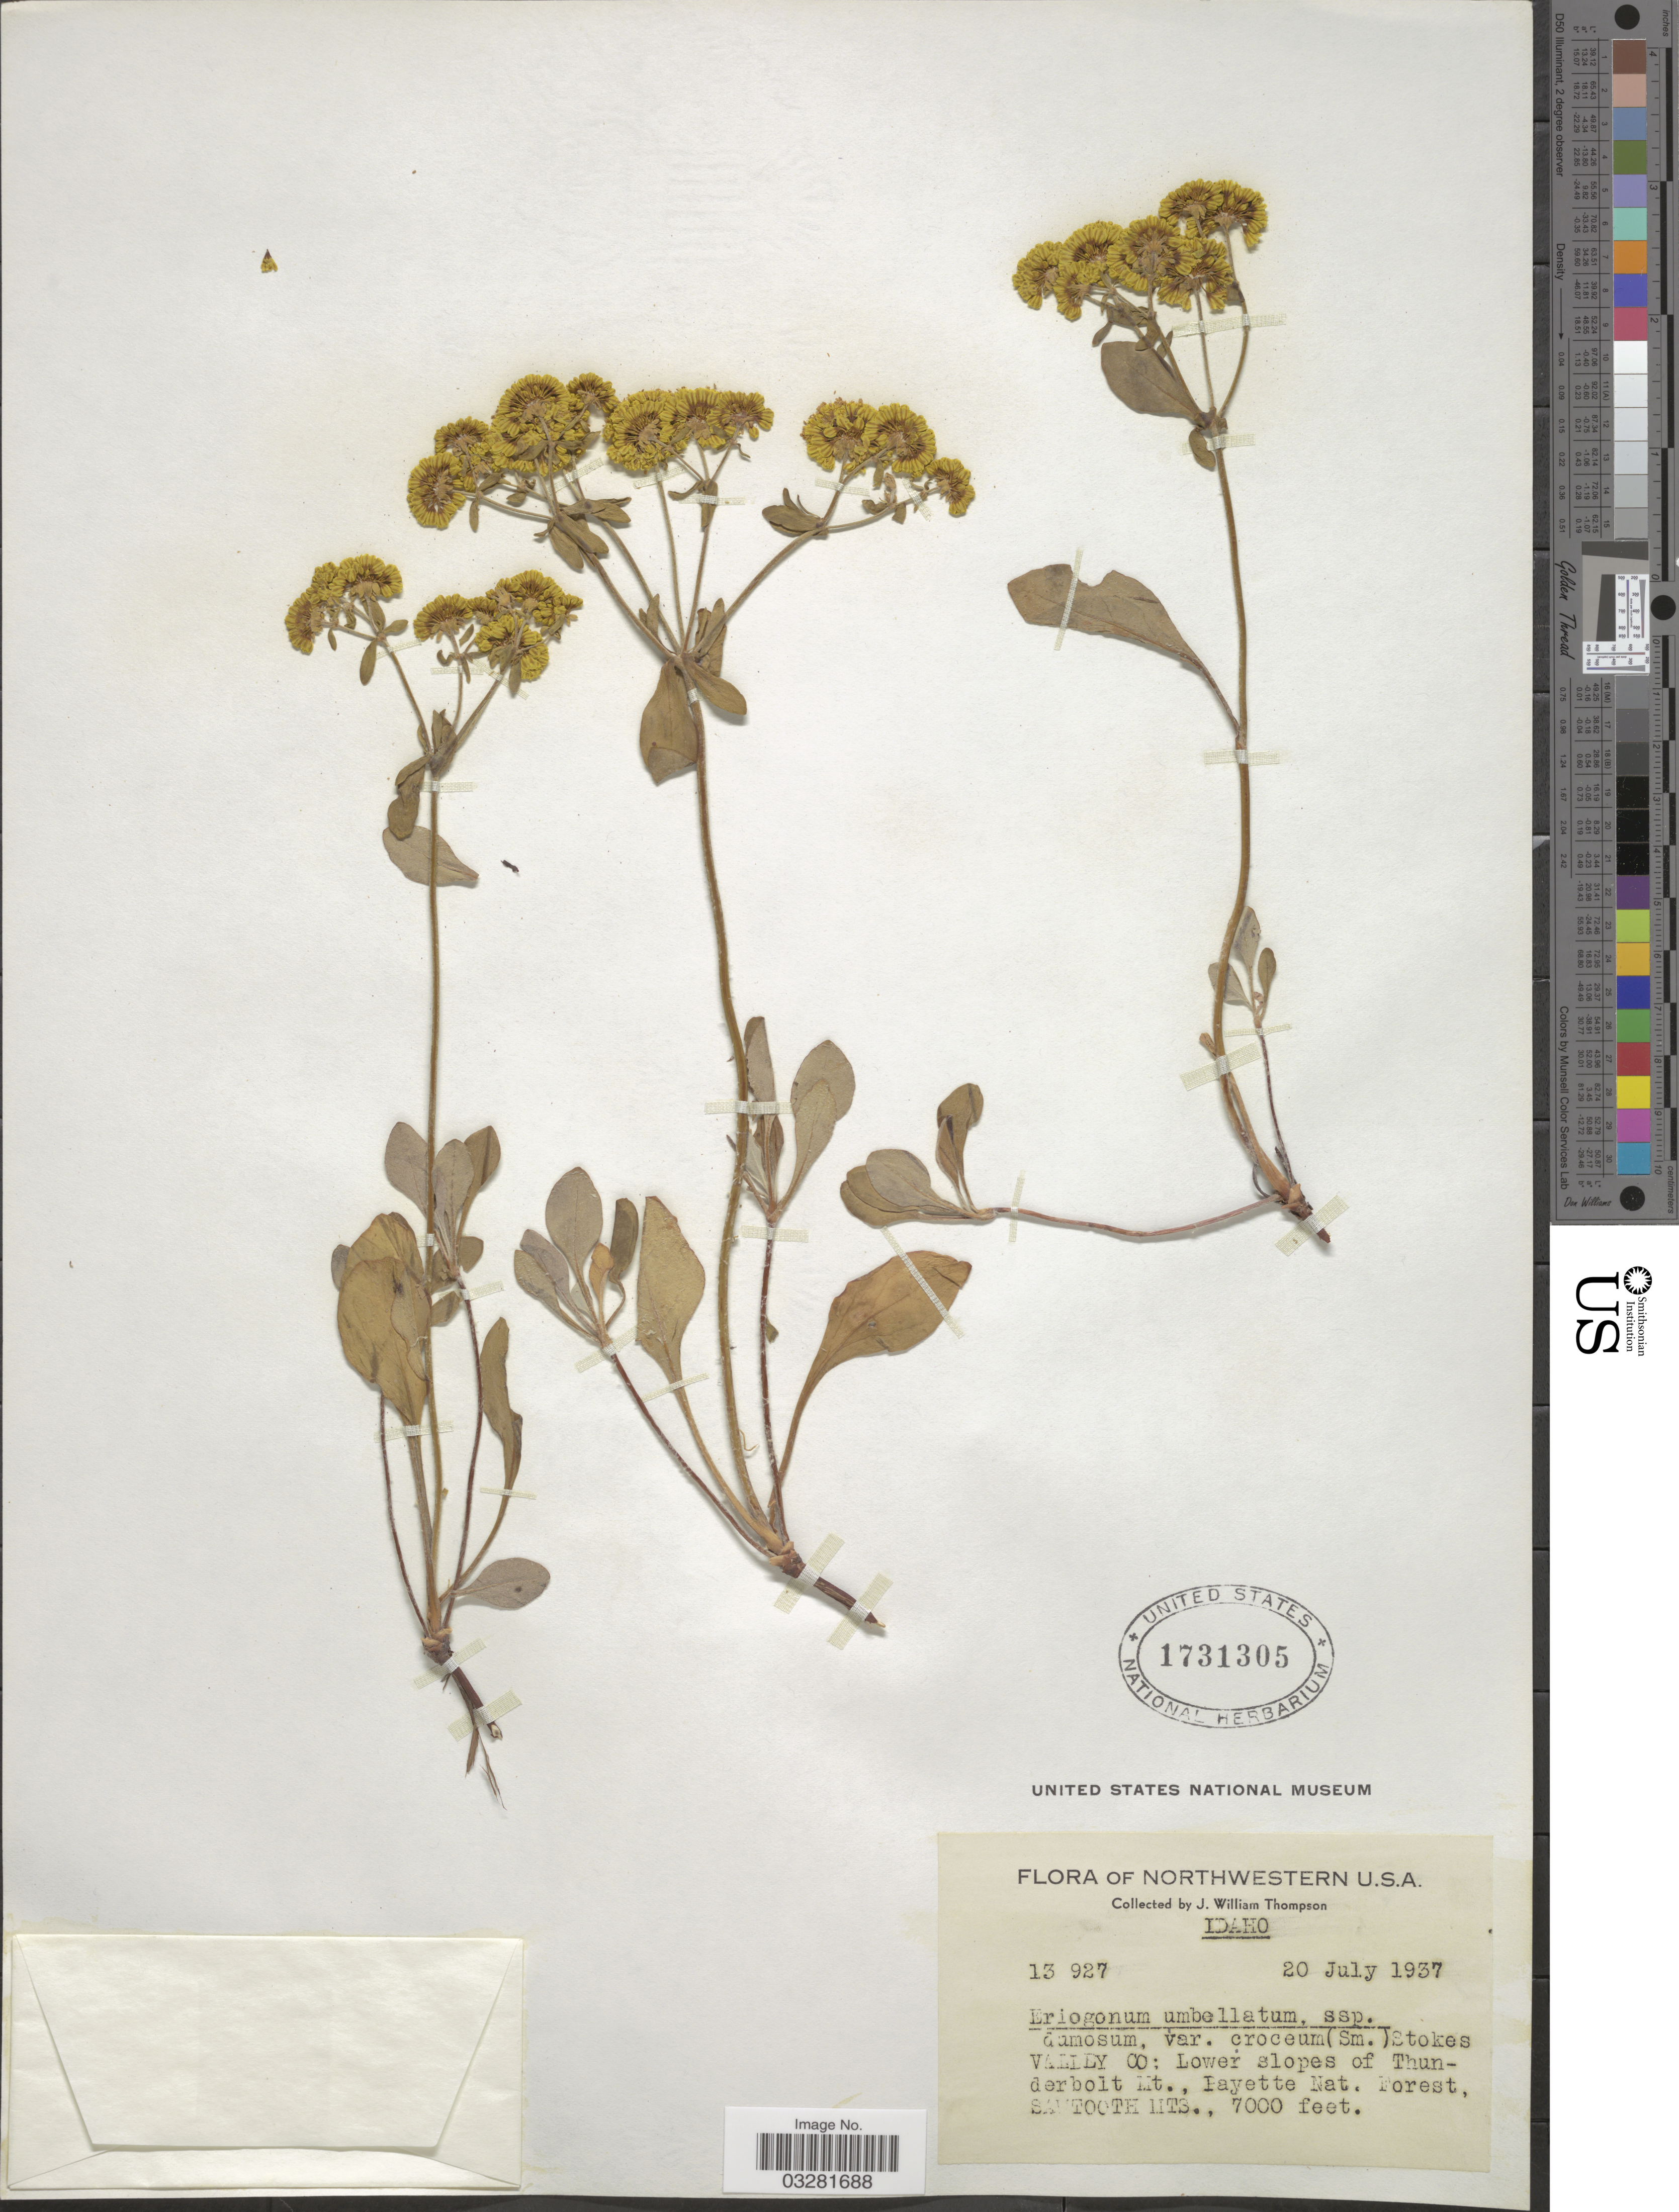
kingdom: Plantae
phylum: Tracheophyta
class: Magnoliopsida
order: Caryophyllales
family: Polygonaceae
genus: Eriogonum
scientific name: Eriogonum umbellatum var. stellatum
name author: (Benth.) M.E. Jones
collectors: J. W. Thompson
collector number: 13927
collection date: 1937-07-20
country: United States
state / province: Idaho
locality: Northwestern U.S.A. Valley Co; Lower slopes of Thunderbolt Mt., Payette Nat. Forest, Sawtooth Mts.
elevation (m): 2134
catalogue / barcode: US 1731305